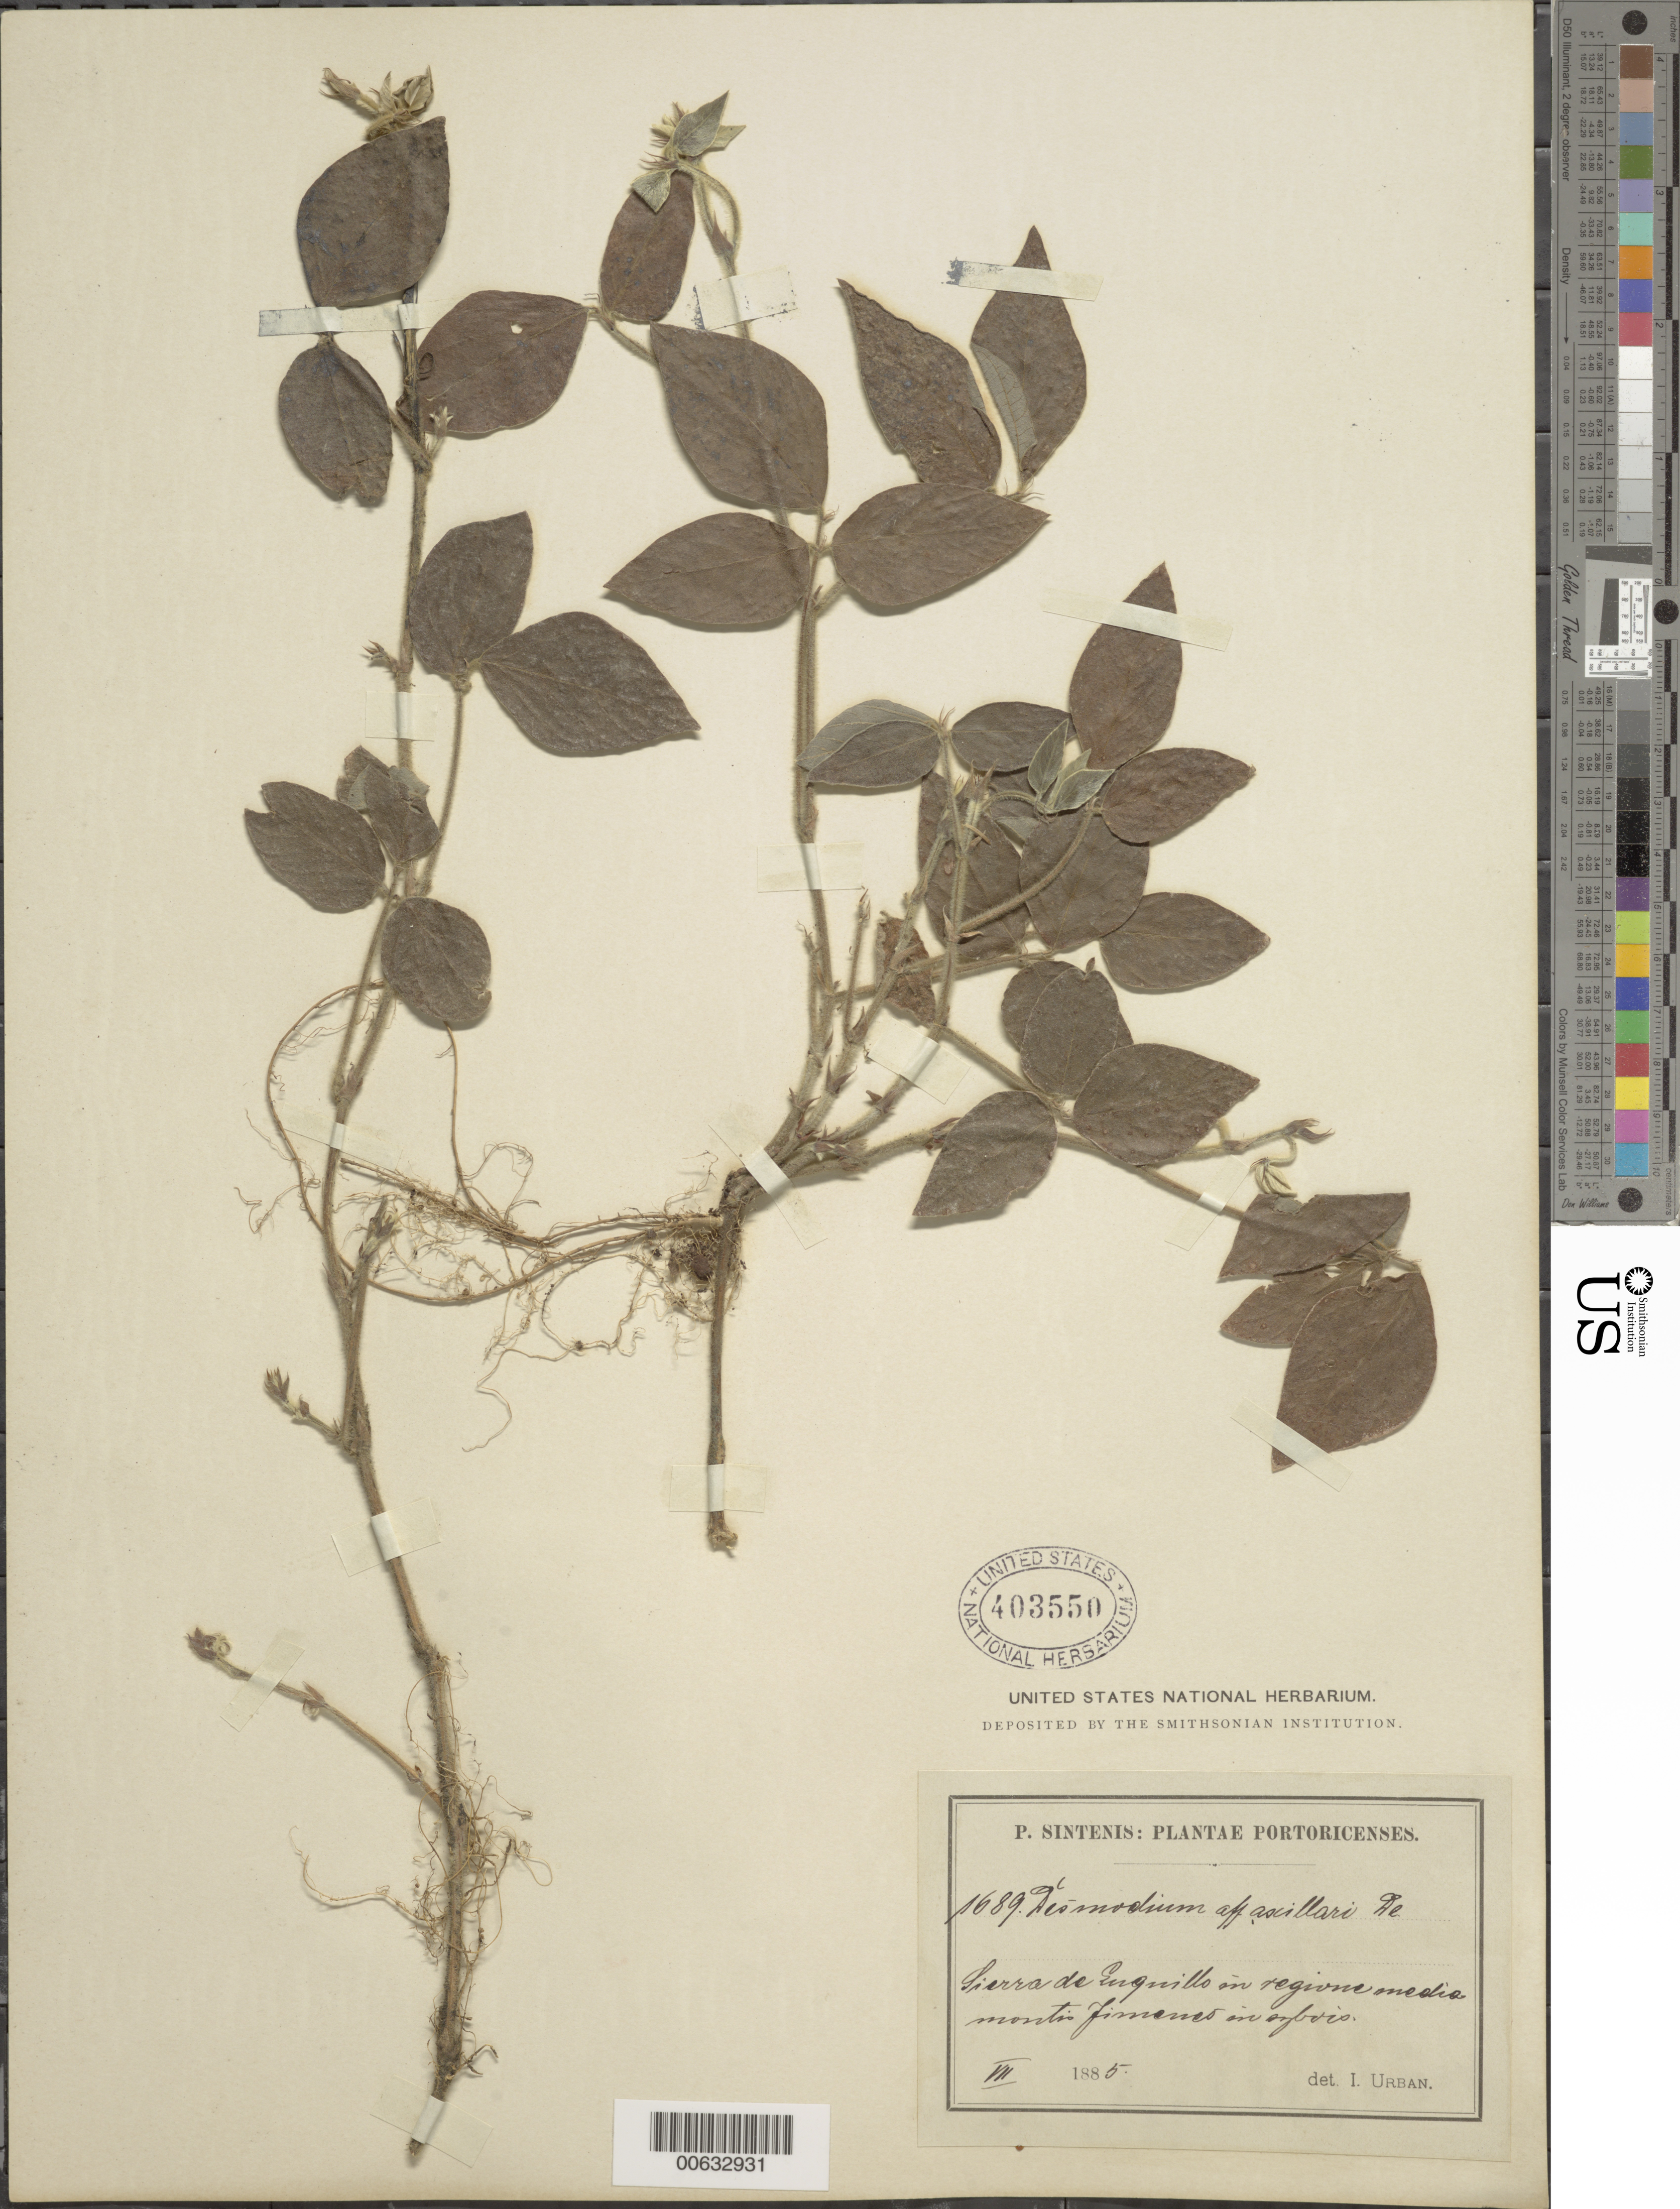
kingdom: Plantae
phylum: Tracheophyta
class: Magnoliopsida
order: Fabales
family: Fabaceae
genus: Desmodium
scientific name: Desmodium axillare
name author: (Sw.) DC.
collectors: P. Sintenis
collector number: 1689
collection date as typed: Aug 1885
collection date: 1885-08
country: Puerto Rico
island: Greater Antilles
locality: Sierra de Luquillo, in regione medis montis jimenes in sylva.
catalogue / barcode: US 403550